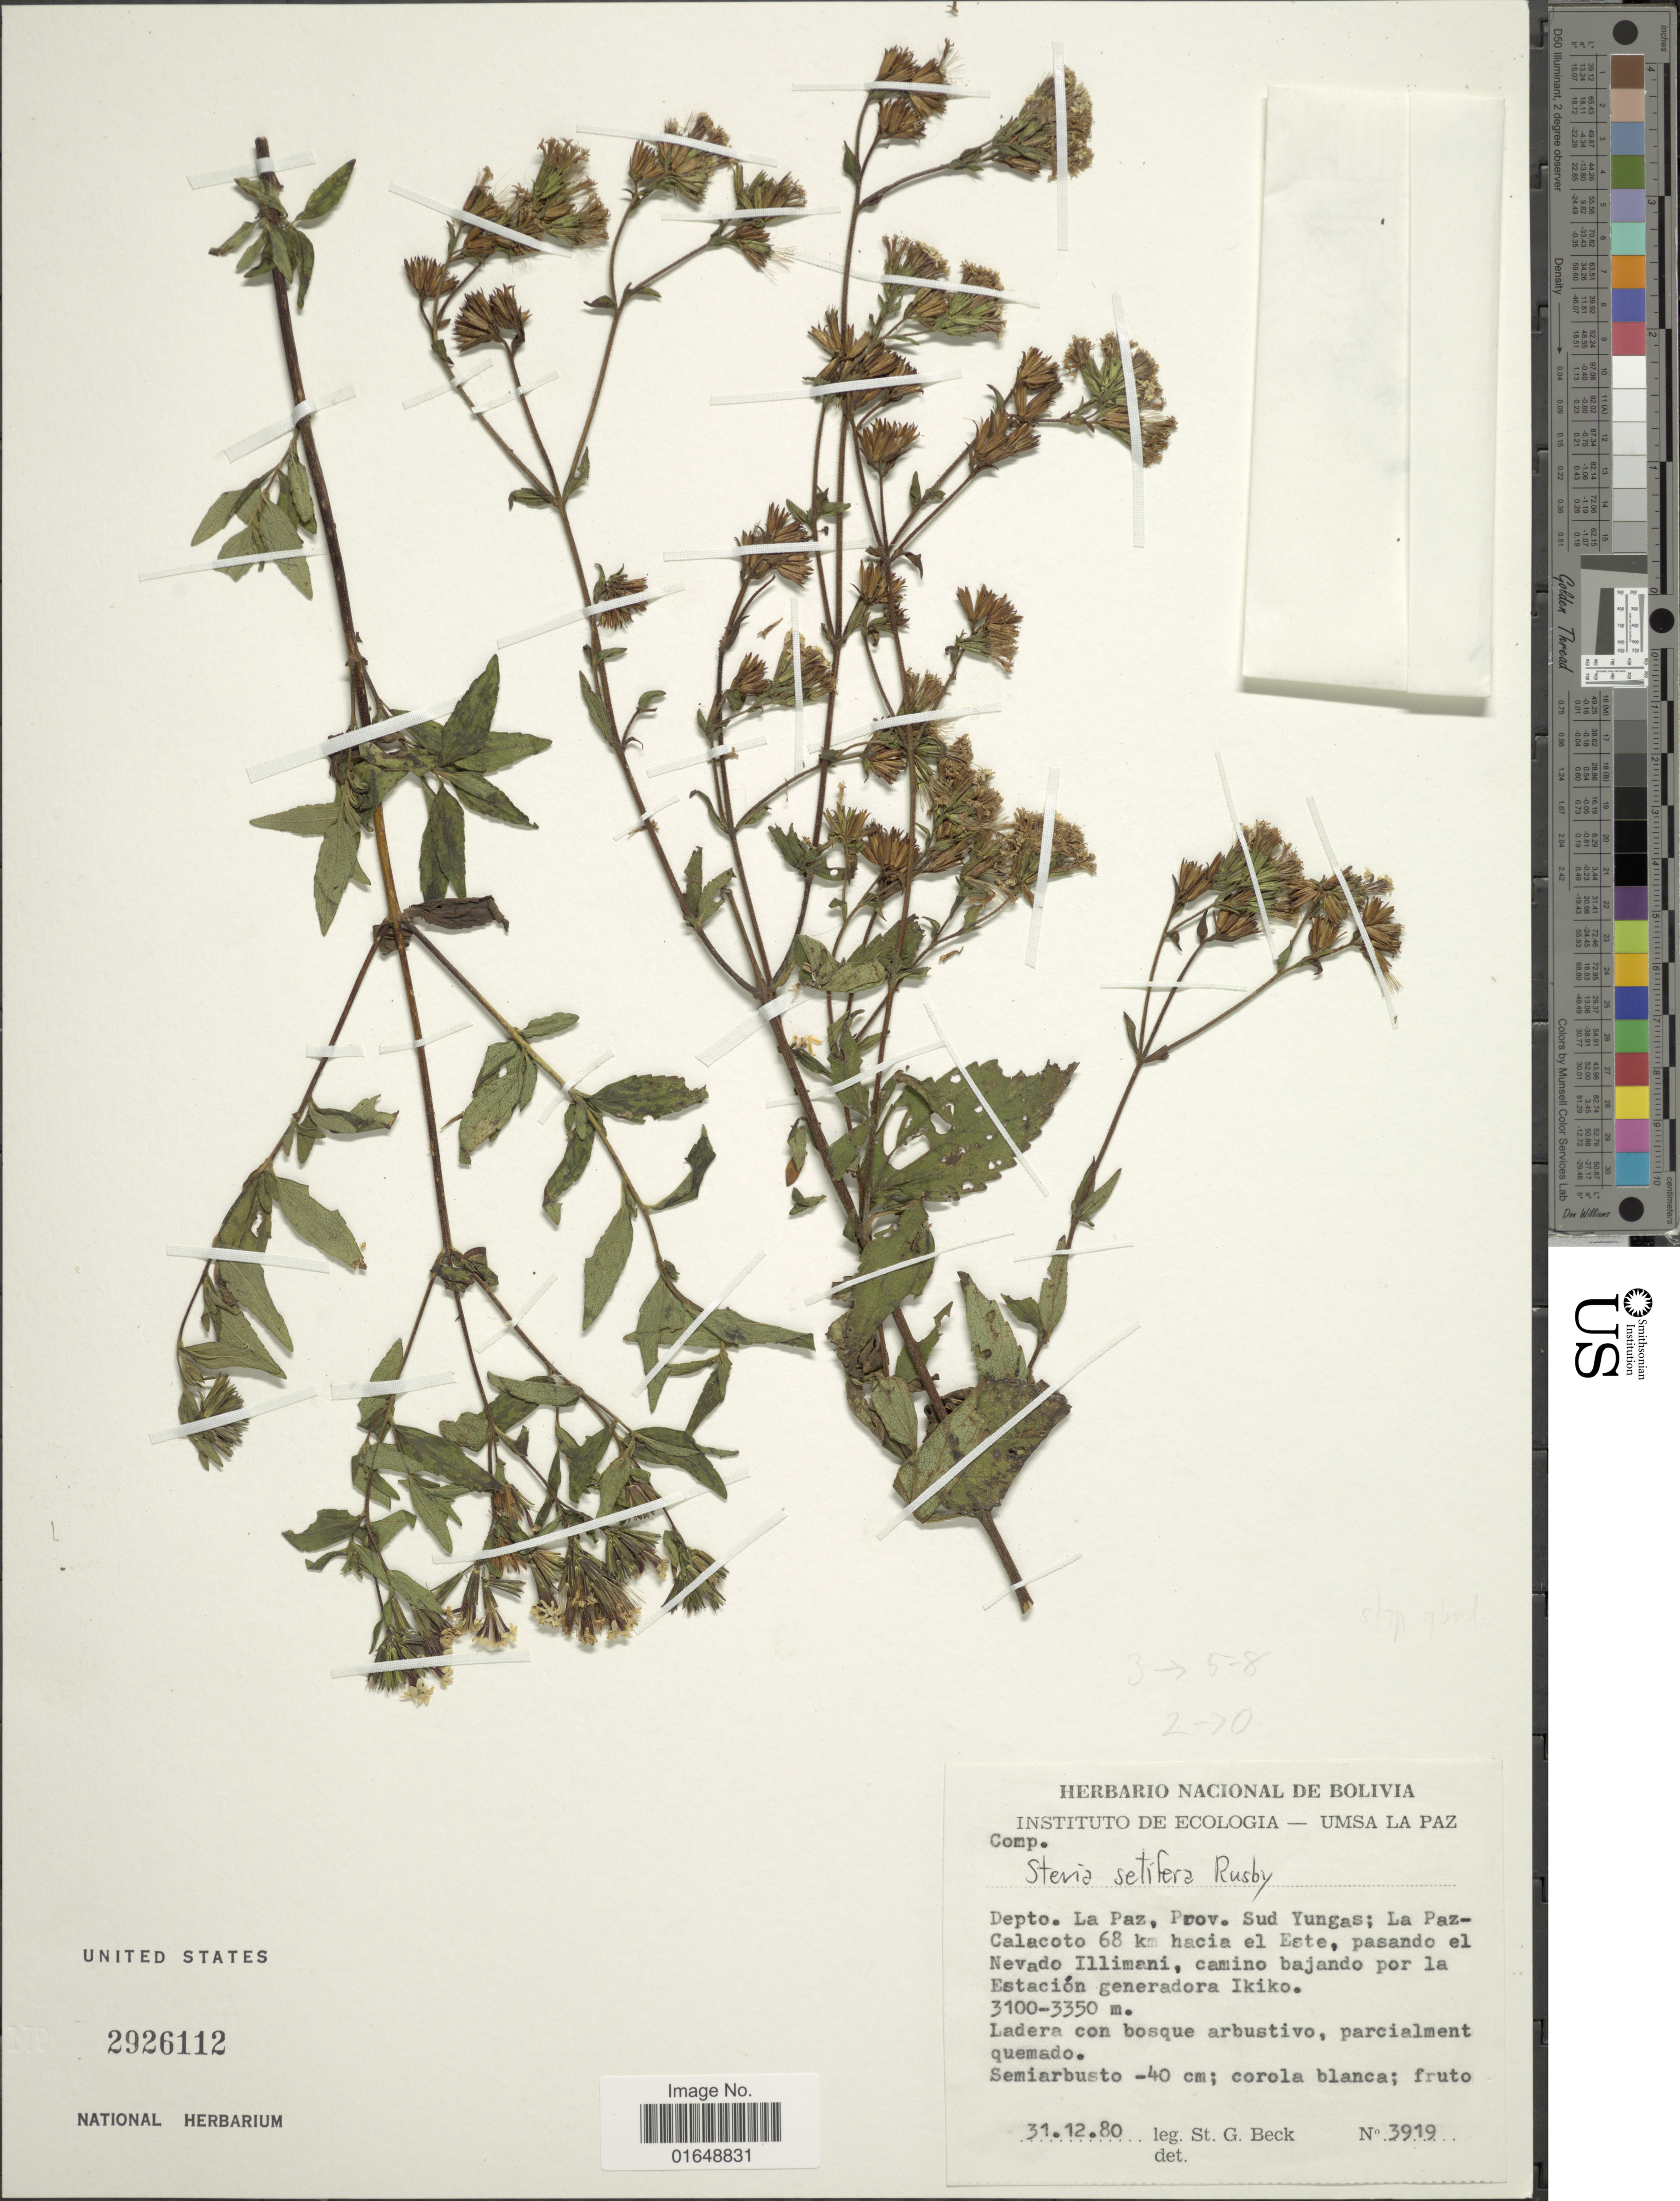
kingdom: Plantae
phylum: Tracheophyta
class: Magnoliopsida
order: Asterales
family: Asteraceae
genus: Stevia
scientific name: Stevia setifera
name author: Rusby ex B.L. Rob.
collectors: S. G. Beck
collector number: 3919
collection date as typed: Transcribed d/m/y: 31/12/80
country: Bolivia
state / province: La Paz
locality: Depto. La Paz, Prov. Sud Yungas; La Paz-Calacoto 68 km hacia el Este, pasando el Nevado Illimani, camino bajando por la Estación generadora Ikiko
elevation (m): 3100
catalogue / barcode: US 2926112